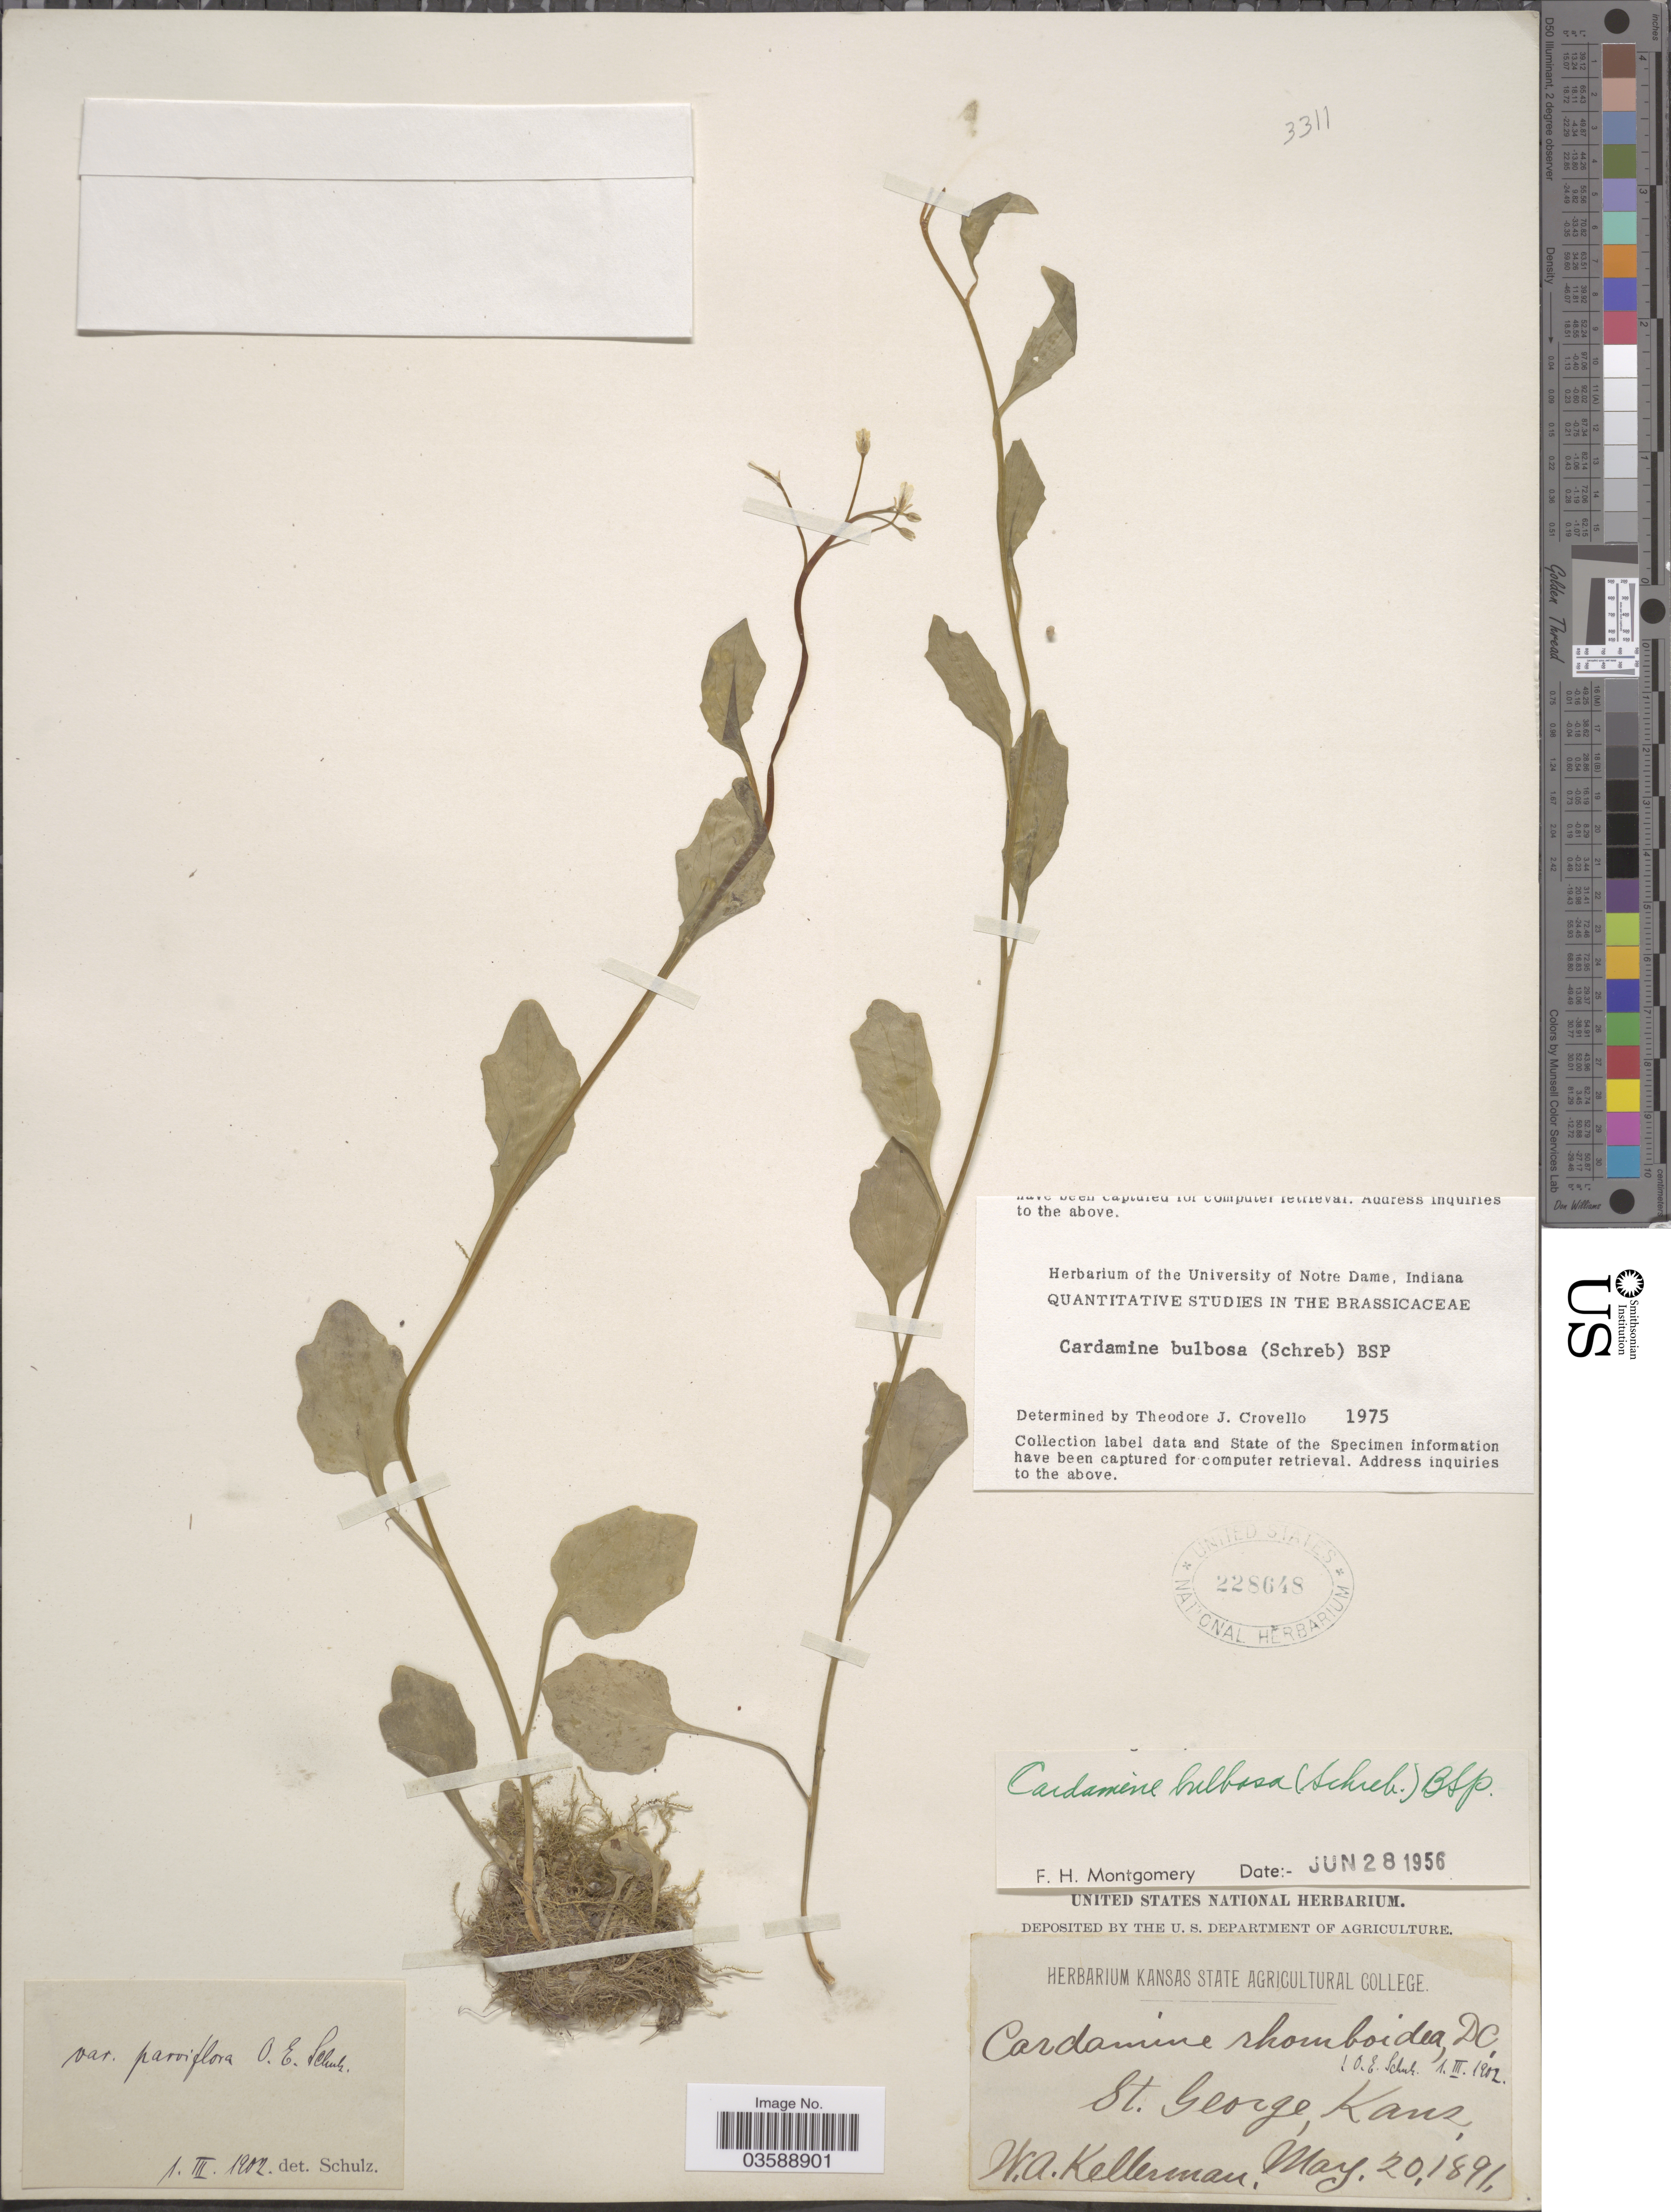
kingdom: Plantae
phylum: Tracheophyta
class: Magnoliopsida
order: Brassicales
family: Brassicaceae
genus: Cardamine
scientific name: Cardamine bulbosa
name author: (Schreb. ex Muhl.) Britton et al.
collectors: W. Kellerman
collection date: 1891-05-20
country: United States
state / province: Kansas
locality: St. George.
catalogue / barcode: US 228648